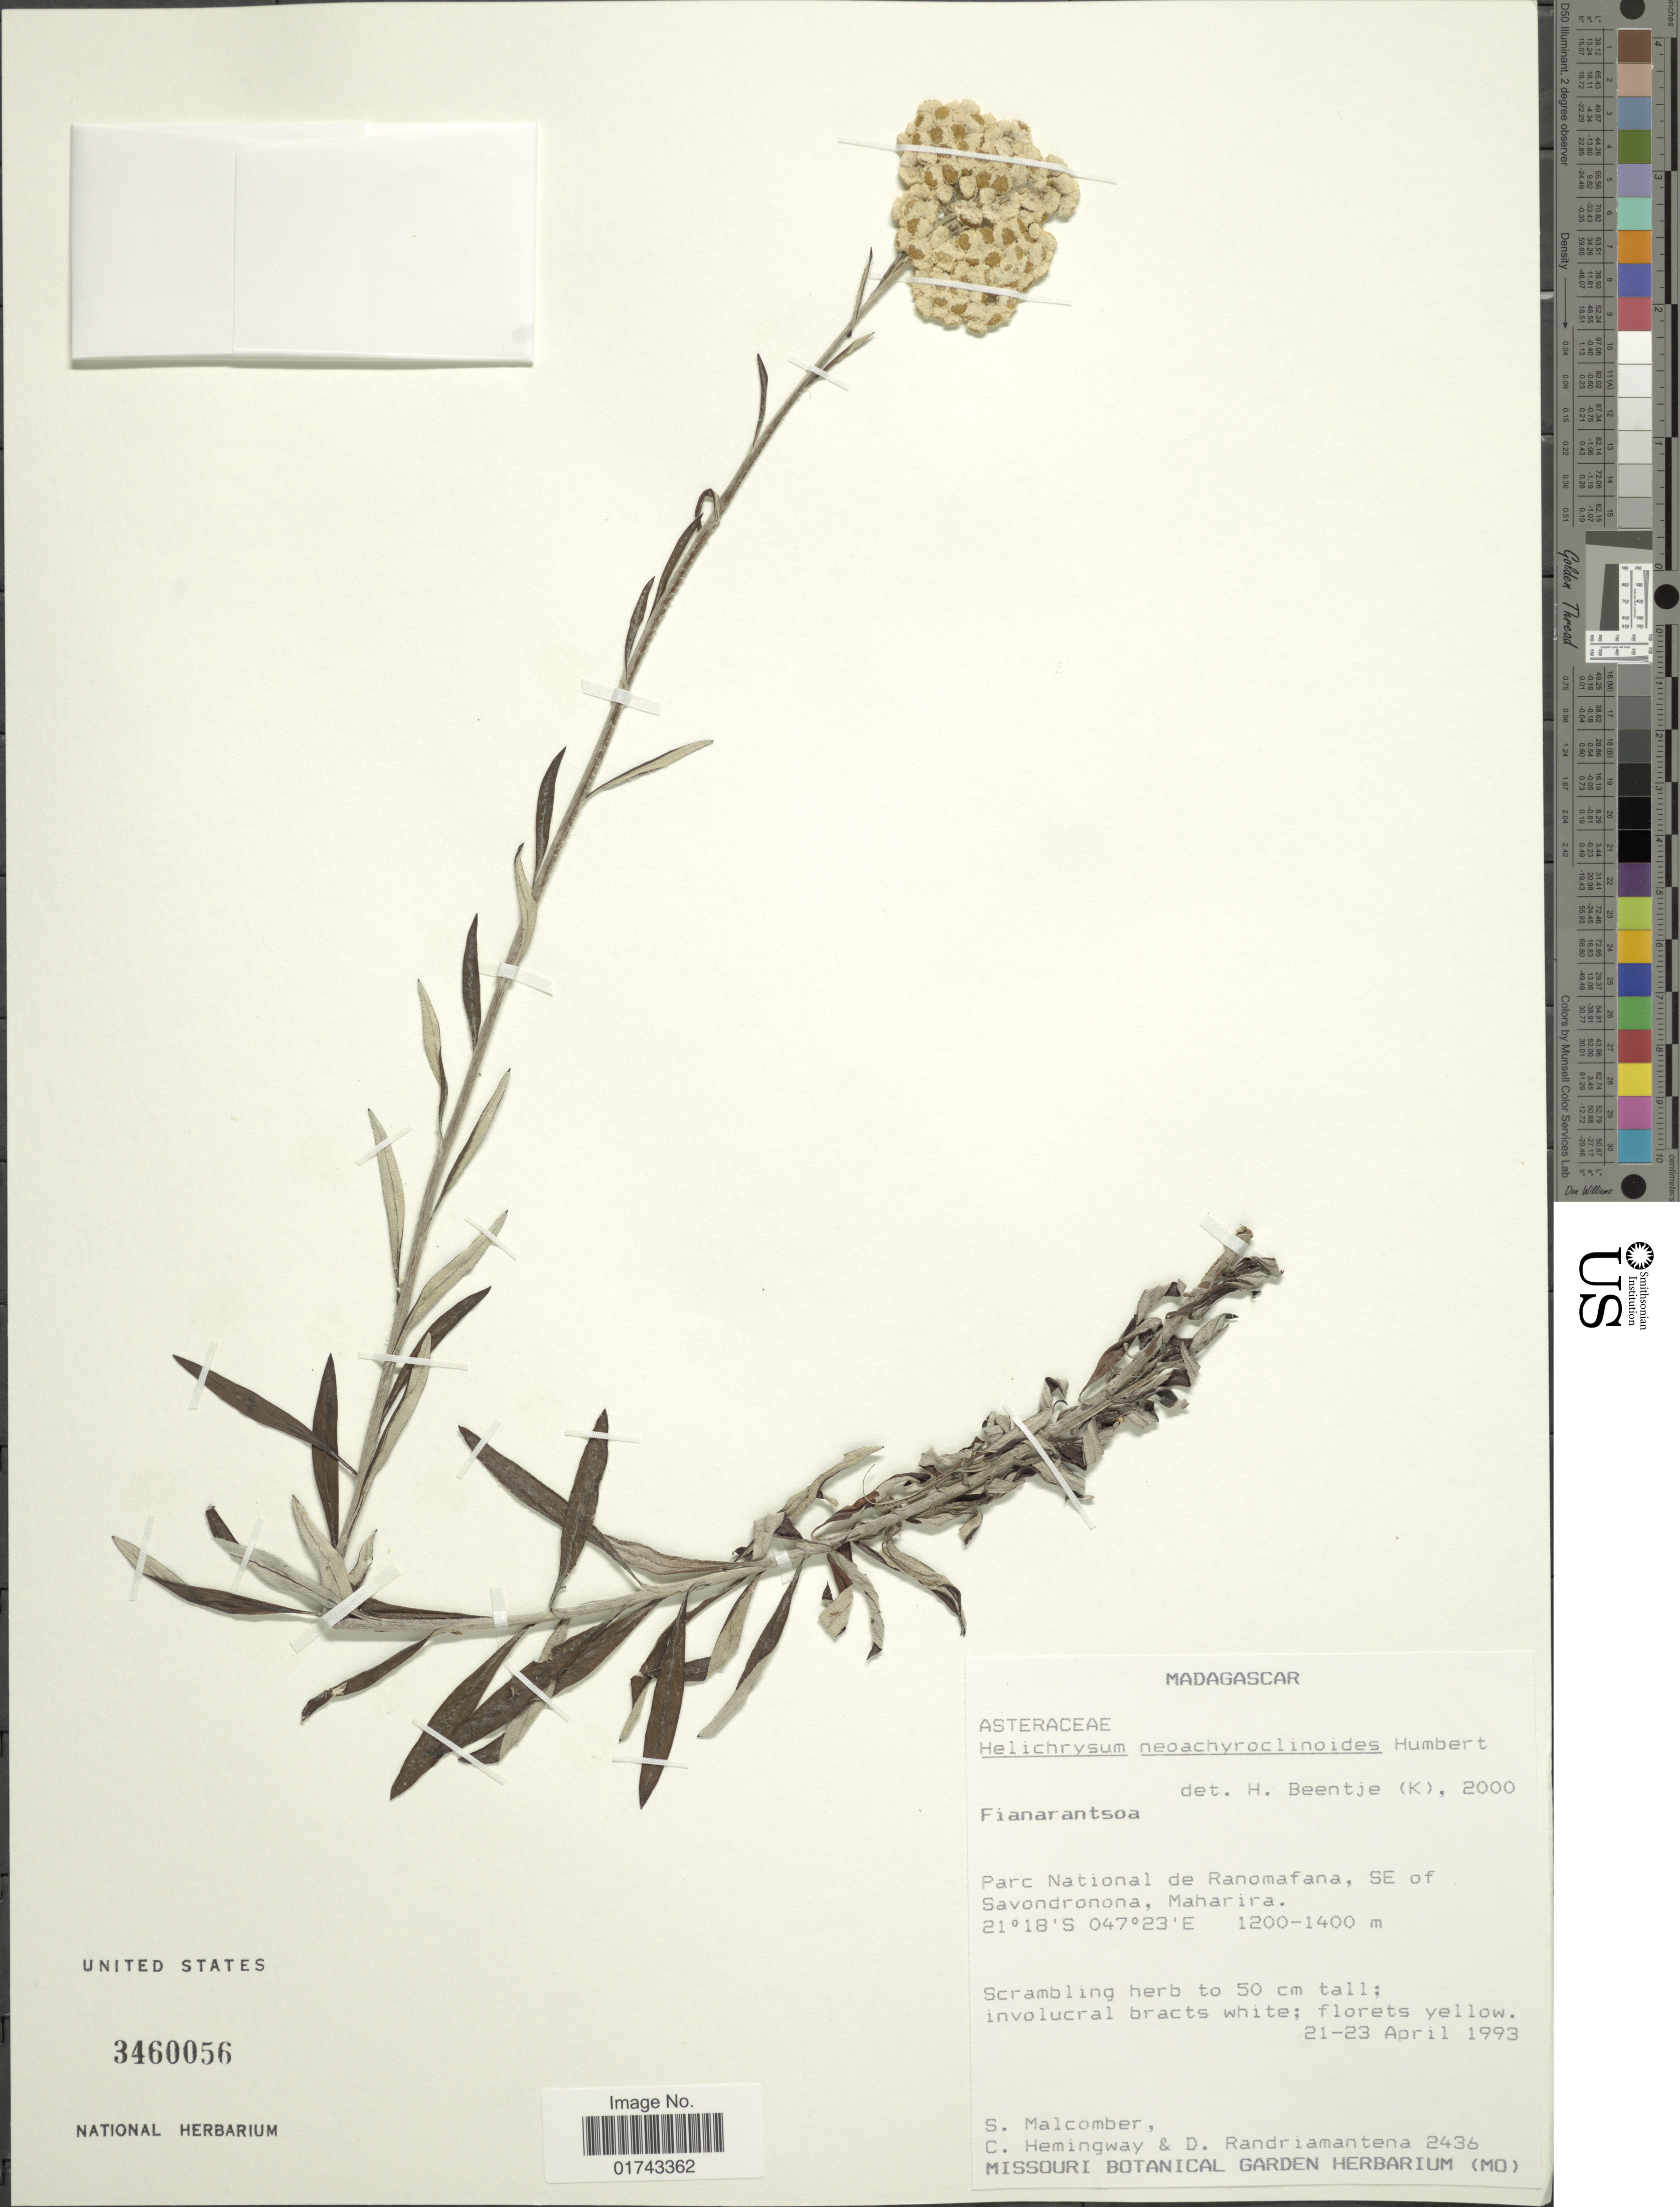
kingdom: Plantae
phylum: Tracheophyta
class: Magnoliopsida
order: Asterales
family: Asteraceae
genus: Helichrysum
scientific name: Helichrysum neoachryroclioides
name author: Humbert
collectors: S. T. Malcomber, C. Hemingway & D. Randriamantena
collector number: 2436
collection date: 1993-04-21/1993-04-23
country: Madagascar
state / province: Haute Matsiatra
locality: Parc National de Ranomafana, SE of Savondronona, Maharira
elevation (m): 1200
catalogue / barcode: US 3460056